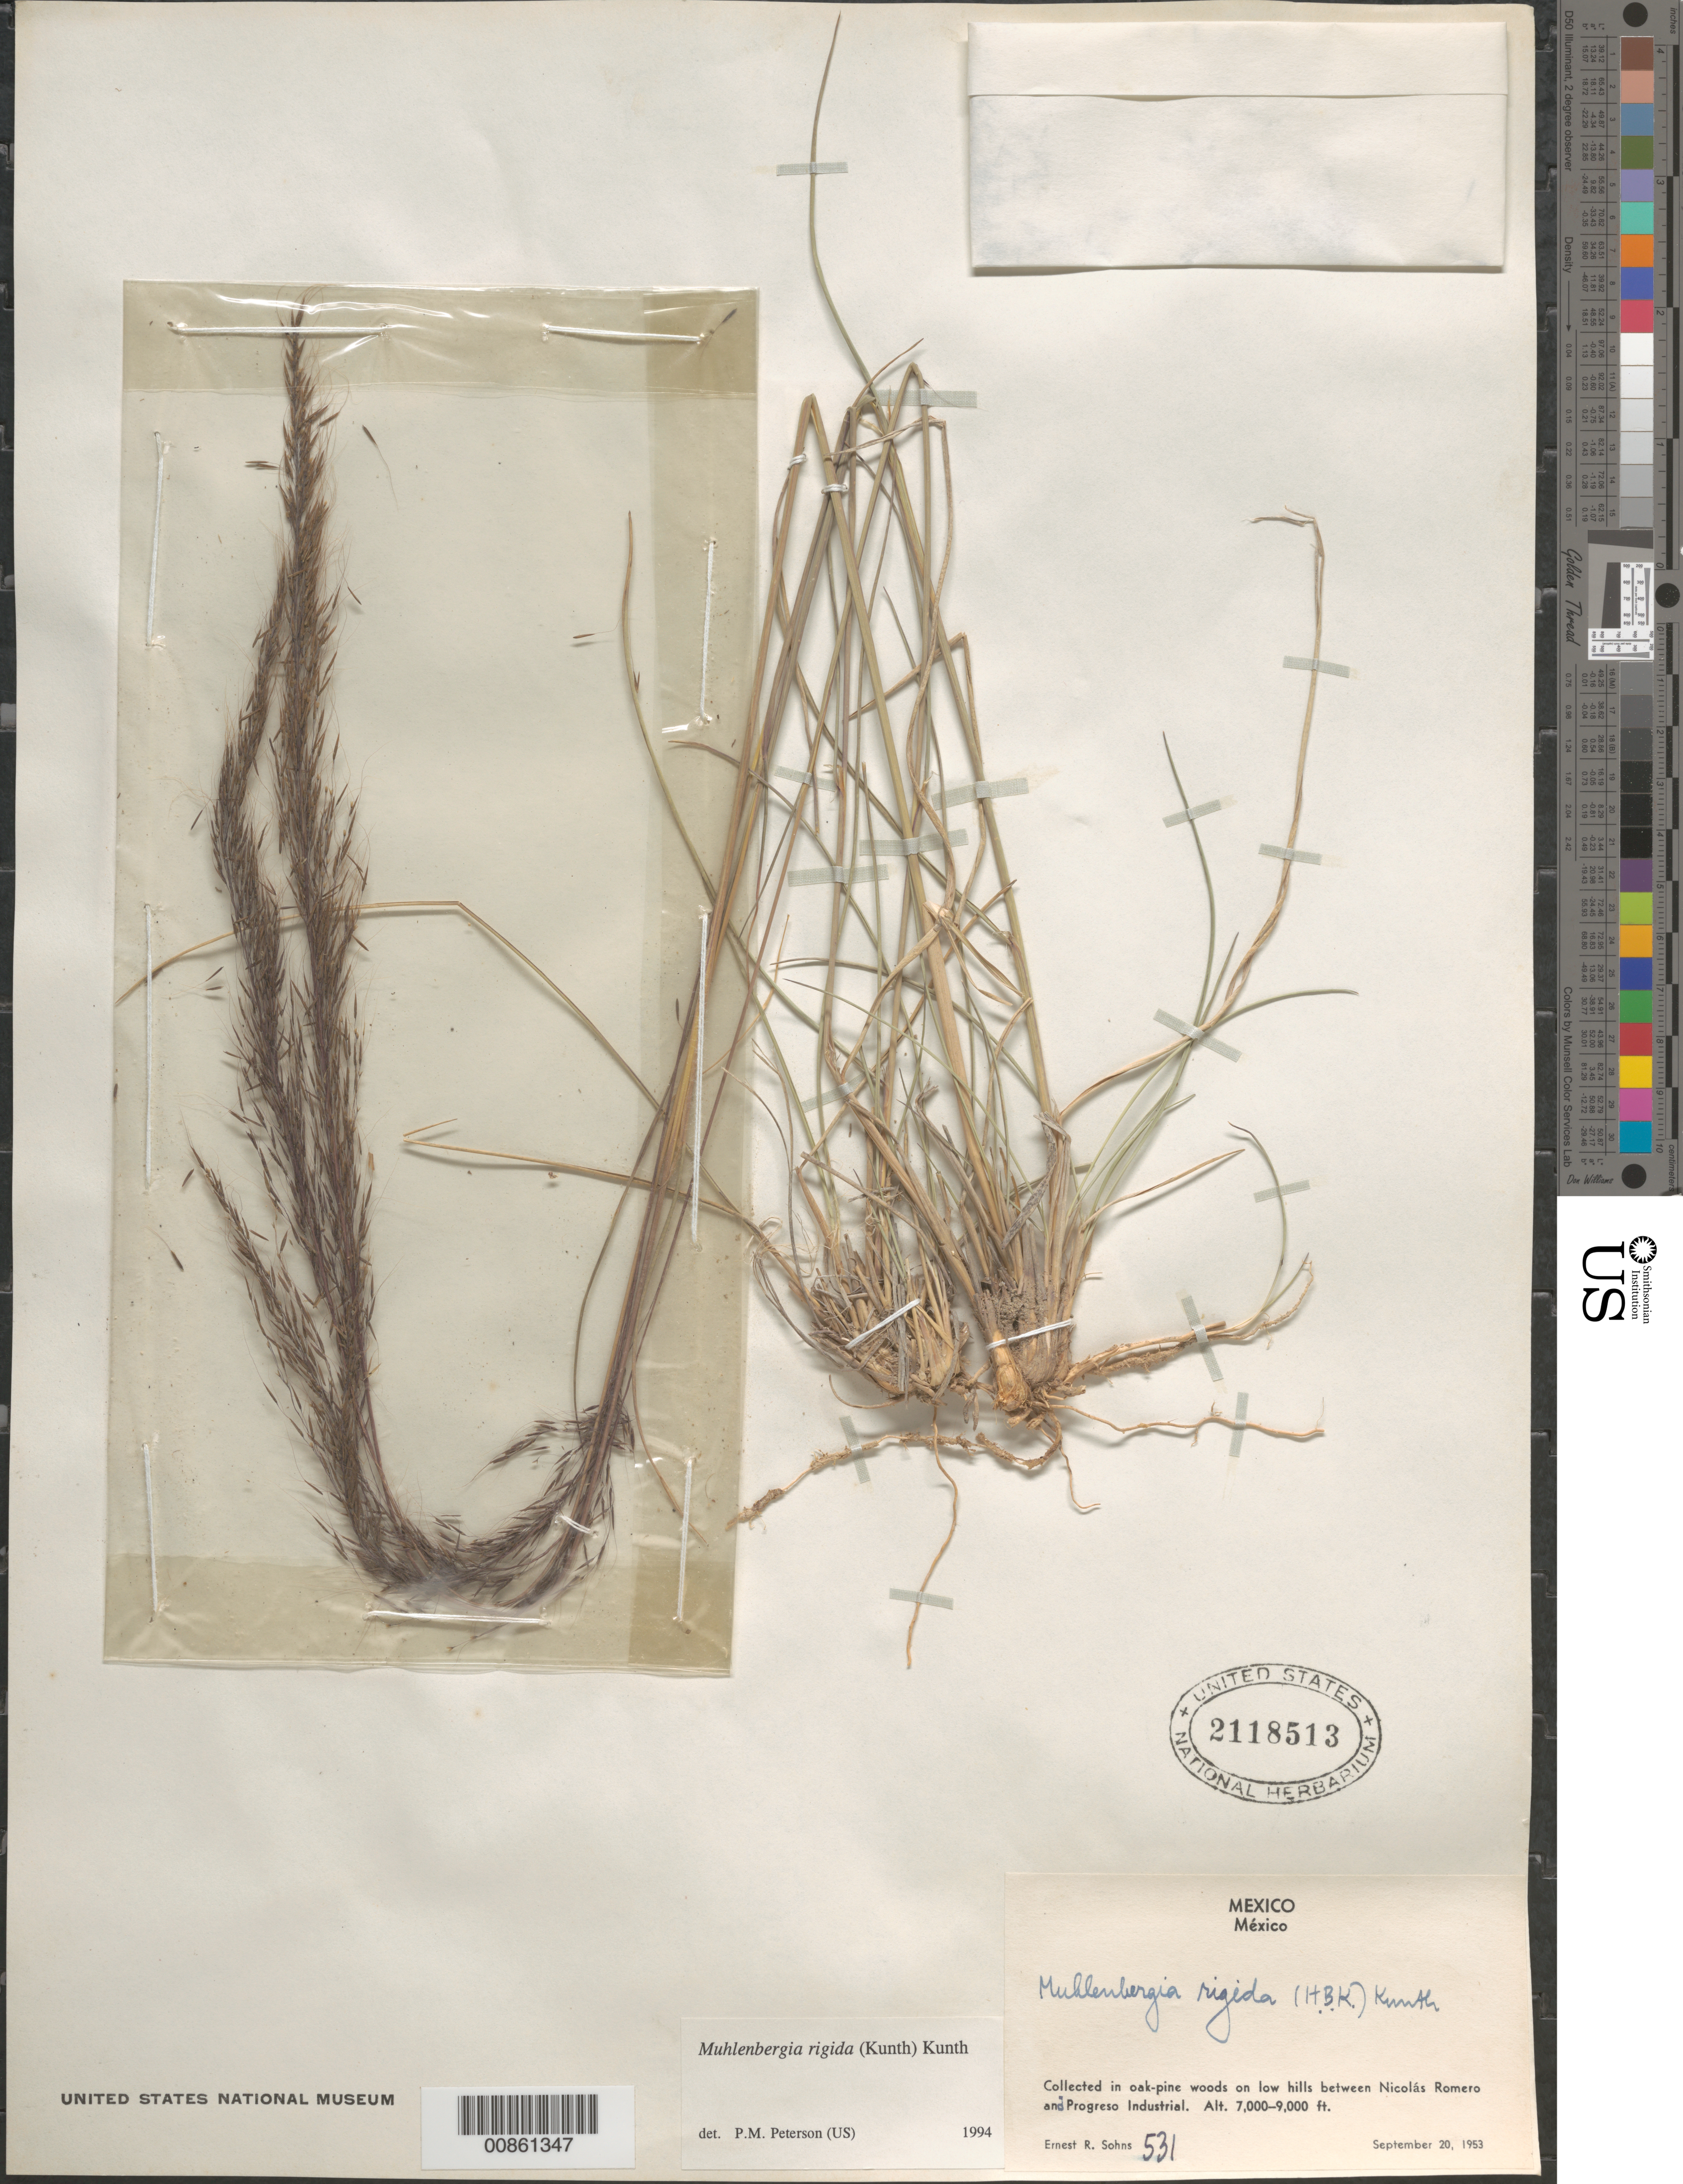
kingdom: Plantae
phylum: Tracheophyta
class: Liliopsida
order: Poales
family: Poaceae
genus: Muhlenbergia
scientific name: Muhlenbergia rigida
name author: (Kunth) Kunth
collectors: E. R. Sohns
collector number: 531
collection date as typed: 20 Sep 1953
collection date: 1953-09-20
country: Mexico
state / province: México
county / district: Nicolás Romero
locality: Between Nicolás Romero an Progreso Industrial, mpio. Nicolás Romero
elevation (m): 2134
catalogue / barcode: US 2118513